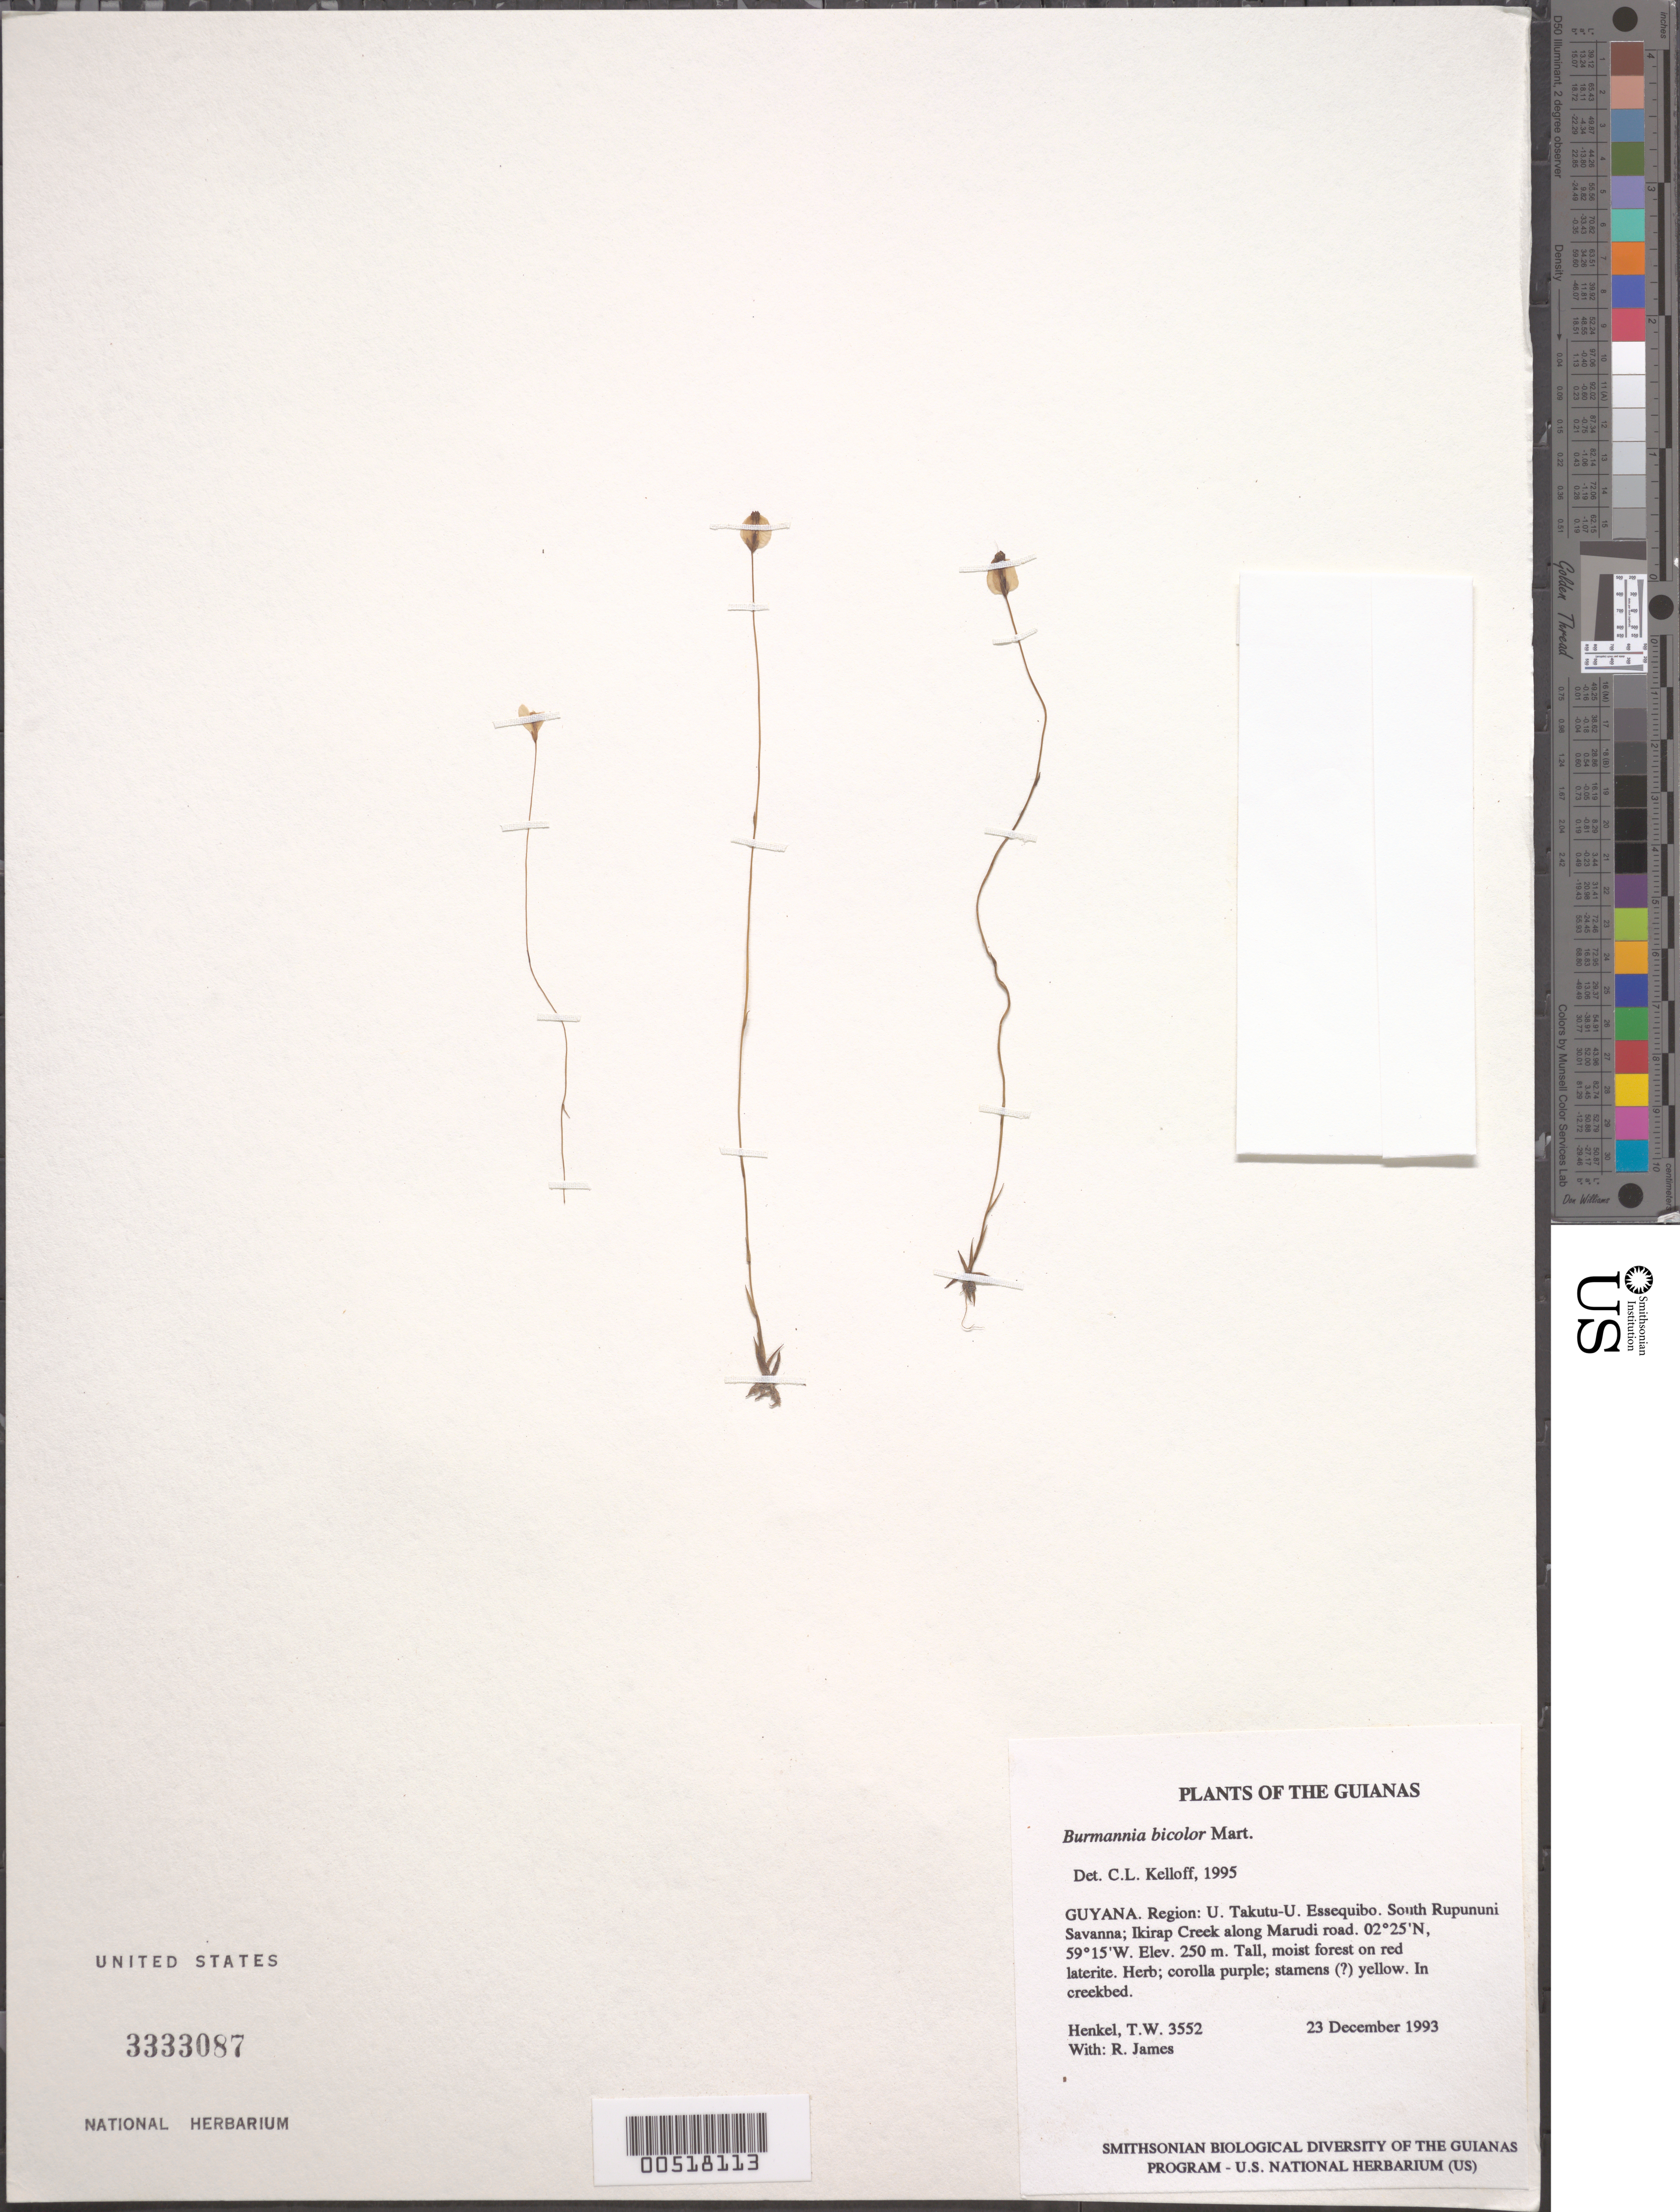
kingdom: Plantae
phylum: Tracheophyta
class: Liliopsida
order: Dioscoreales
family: Burmanniaceae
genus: Burmannia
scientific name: Burmannia bicolor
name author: Mart.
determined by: Maas, Paul J. M.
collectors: T. Henkel & R. James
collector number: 3552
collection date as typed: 23 December 1993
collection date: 1993-12-23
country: Guyana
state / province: U. Takutu-U. Essequibo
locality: South Rupununi Savanna; Ikirap Creek along Marudi road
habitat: Tall, moist forest on red laterite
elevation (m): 250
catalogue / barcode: US 3333087